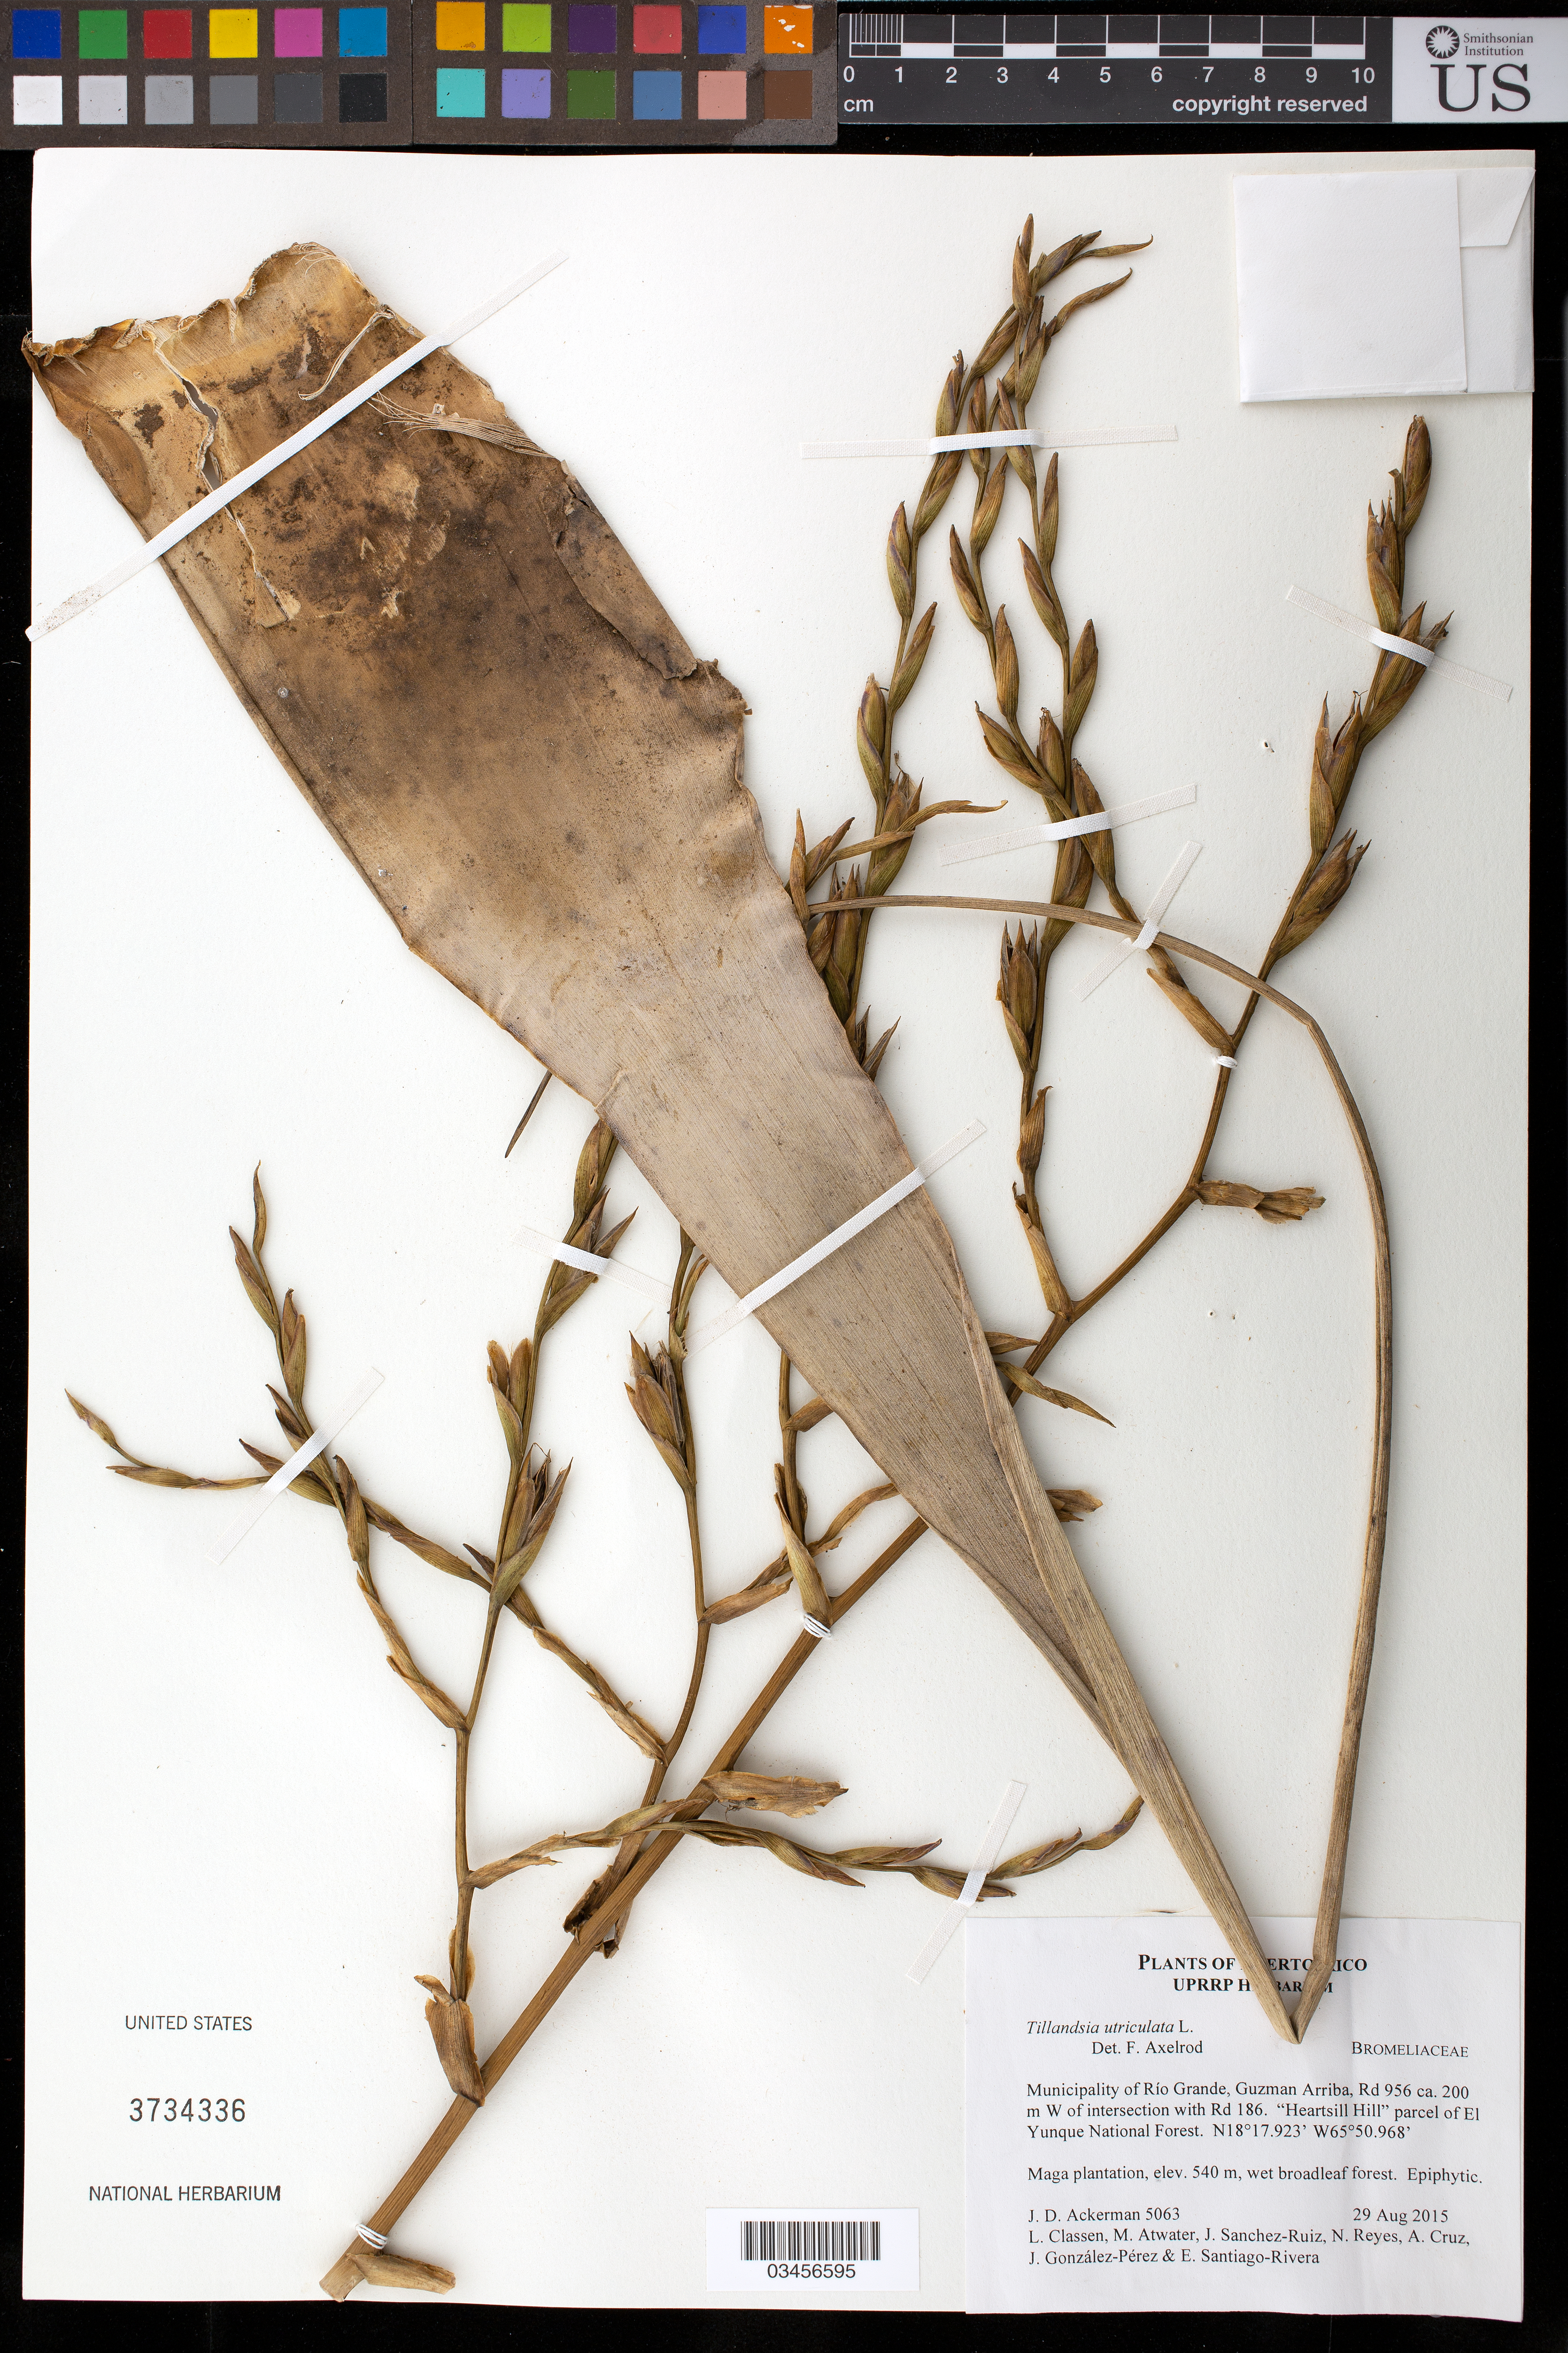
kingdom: Plantae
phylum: Tracheophyta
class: Liliopsida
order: Poales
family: Bromeliaceae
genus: Tillandsia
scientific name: Tillandsia utriculata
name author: L.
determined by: Axelrod, F. S.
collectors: J. D. Ackerman, L. Classen, M. Atwater, J. Sanchez-Ruiz, N. Reyes, A. Cruz, J. González-Pérez & E. Santiago-Rivera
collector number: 5063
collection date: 2015-08-29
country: Puerto Rico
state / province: Río Grande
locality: Muncipality of Río Grande, Guzman Arriba, Rd. 956, ca. 200 m W of intersection with Rd 186. "Heartsill Hill" parcel of El Yunque National Forest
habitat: Maga plantation, wet broadleaf forest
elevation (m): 540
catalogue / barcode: US 3734336